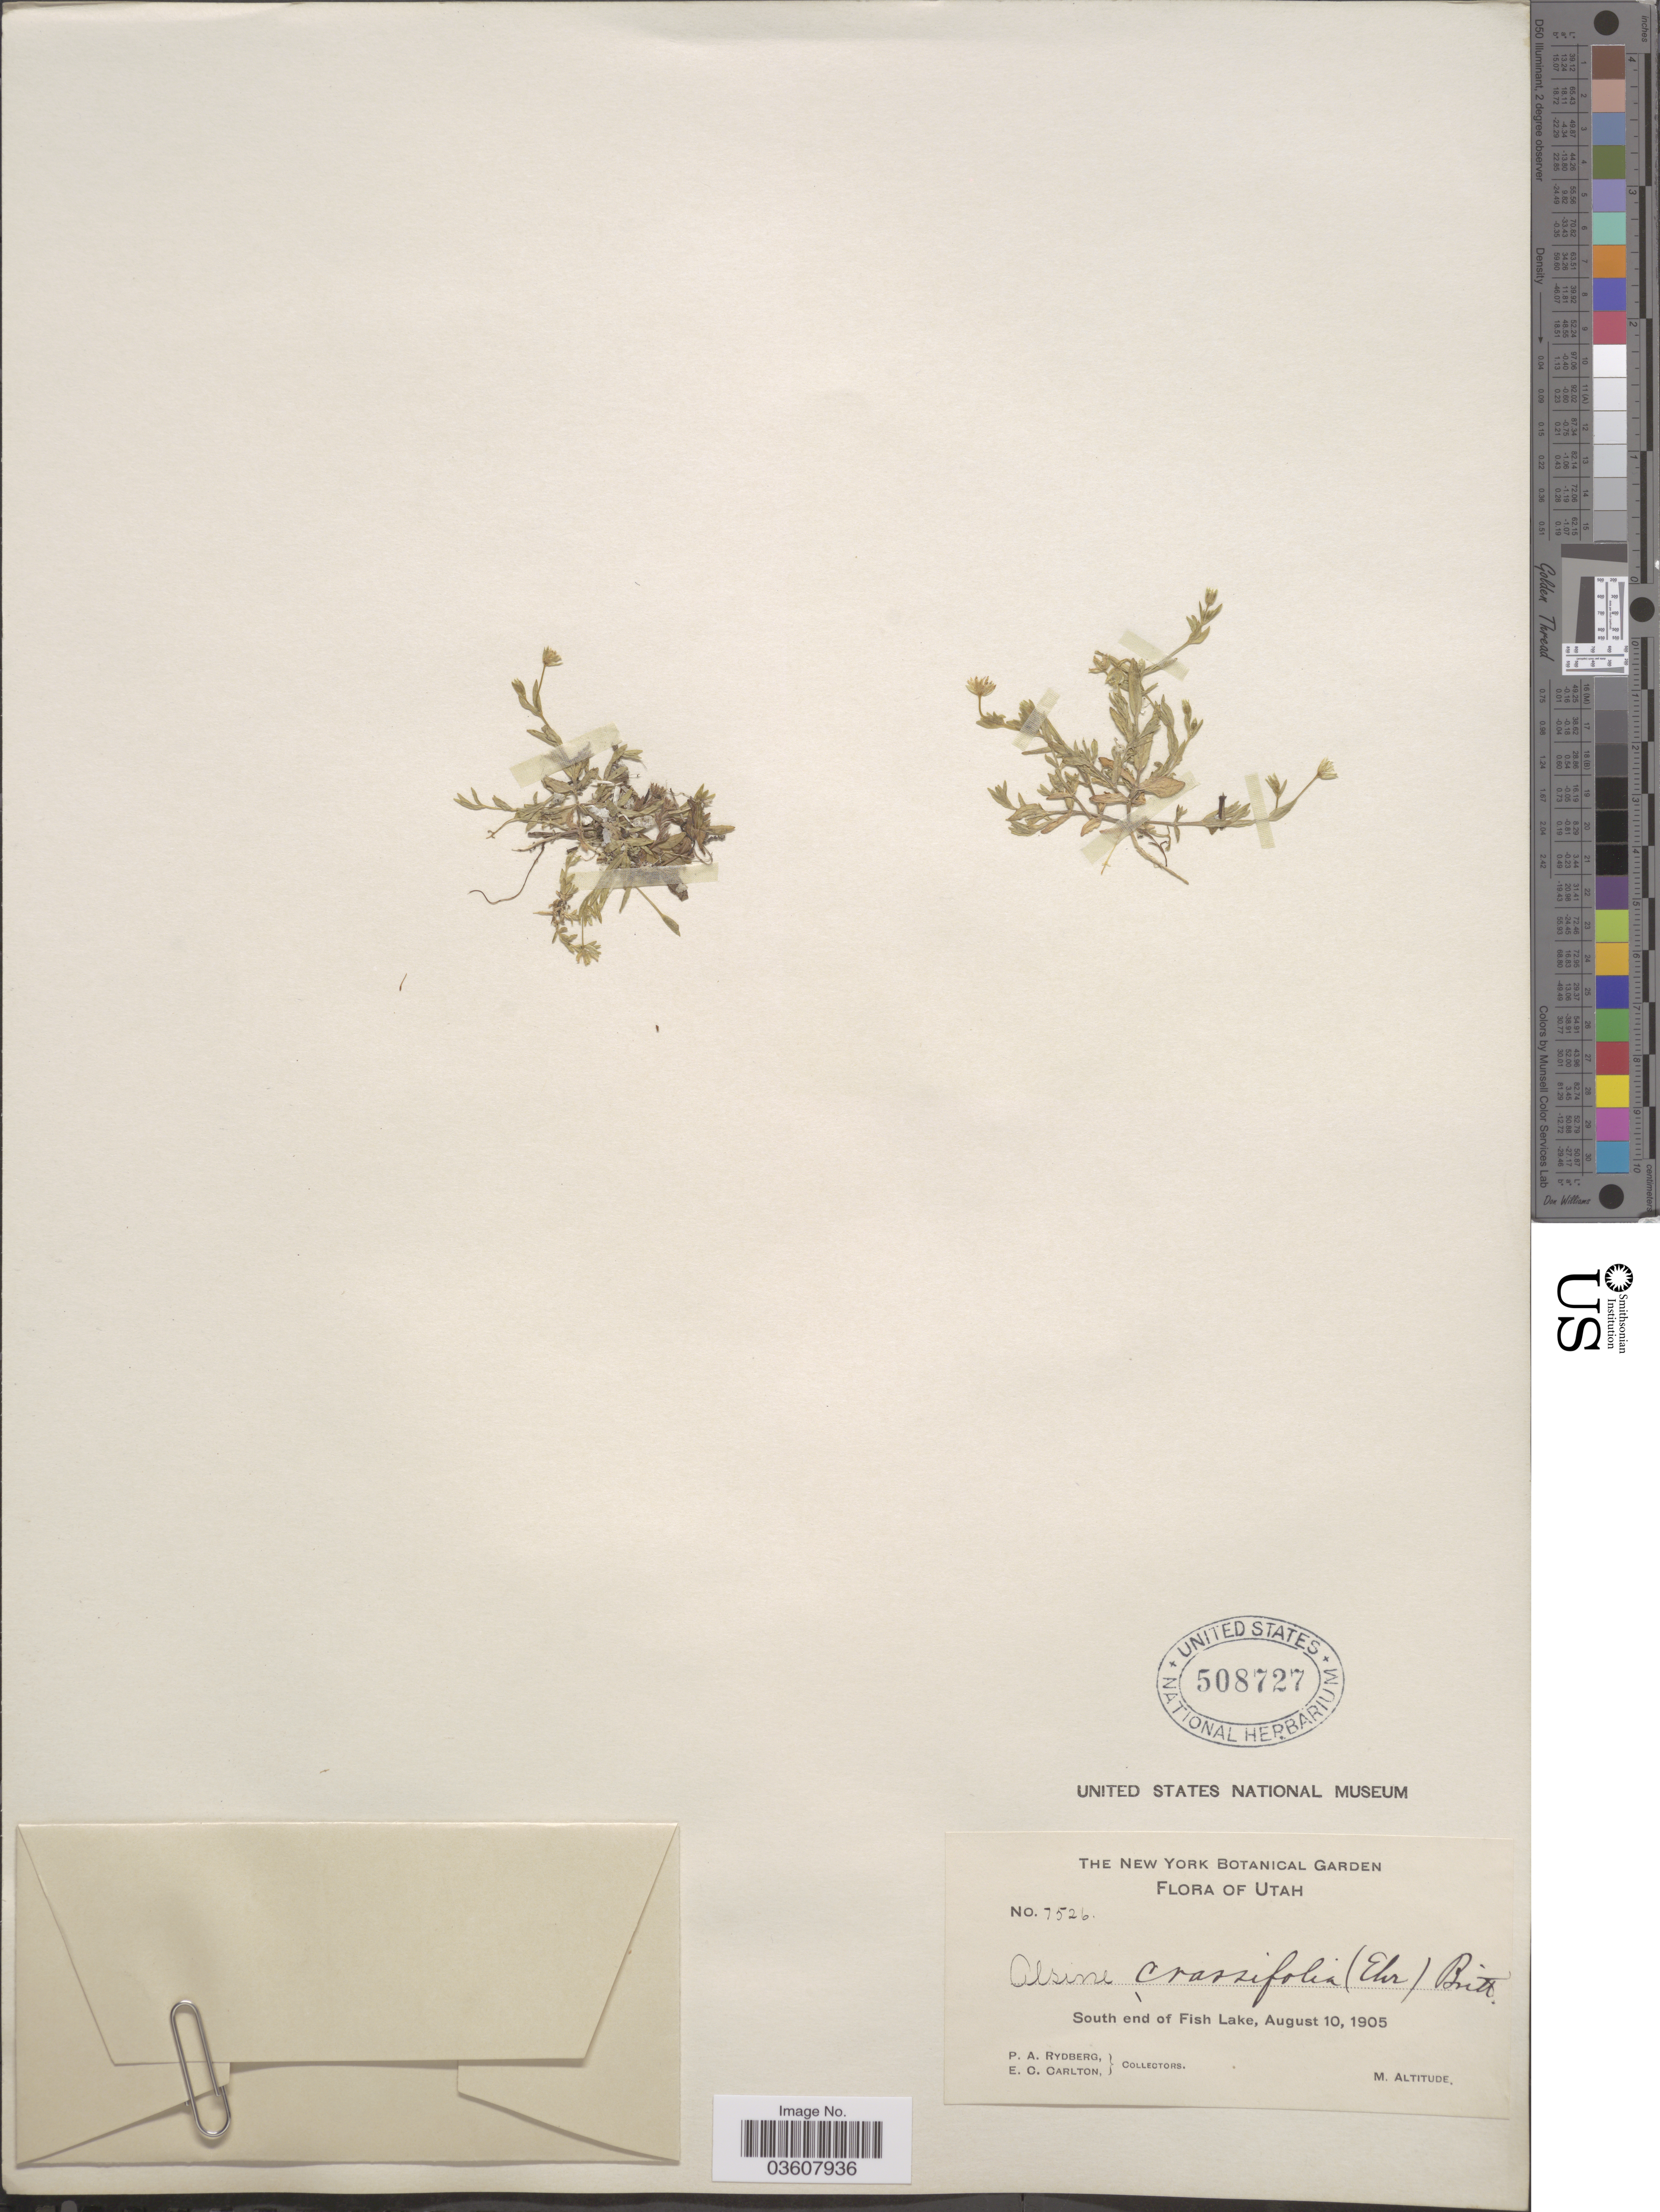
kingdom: Plantae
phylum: Tracheophyta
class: Magnoliopsida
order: Caryophyllales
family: Caryophyllaceae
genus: Stellaria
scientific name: Stellaria crassifolia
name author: Ehrh.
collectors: P. A. Rydberg & E. Carlton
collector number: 7526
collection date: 1905-08-10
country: United States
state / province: Utah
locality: South end of Fish Lake.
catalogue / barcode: US 508727